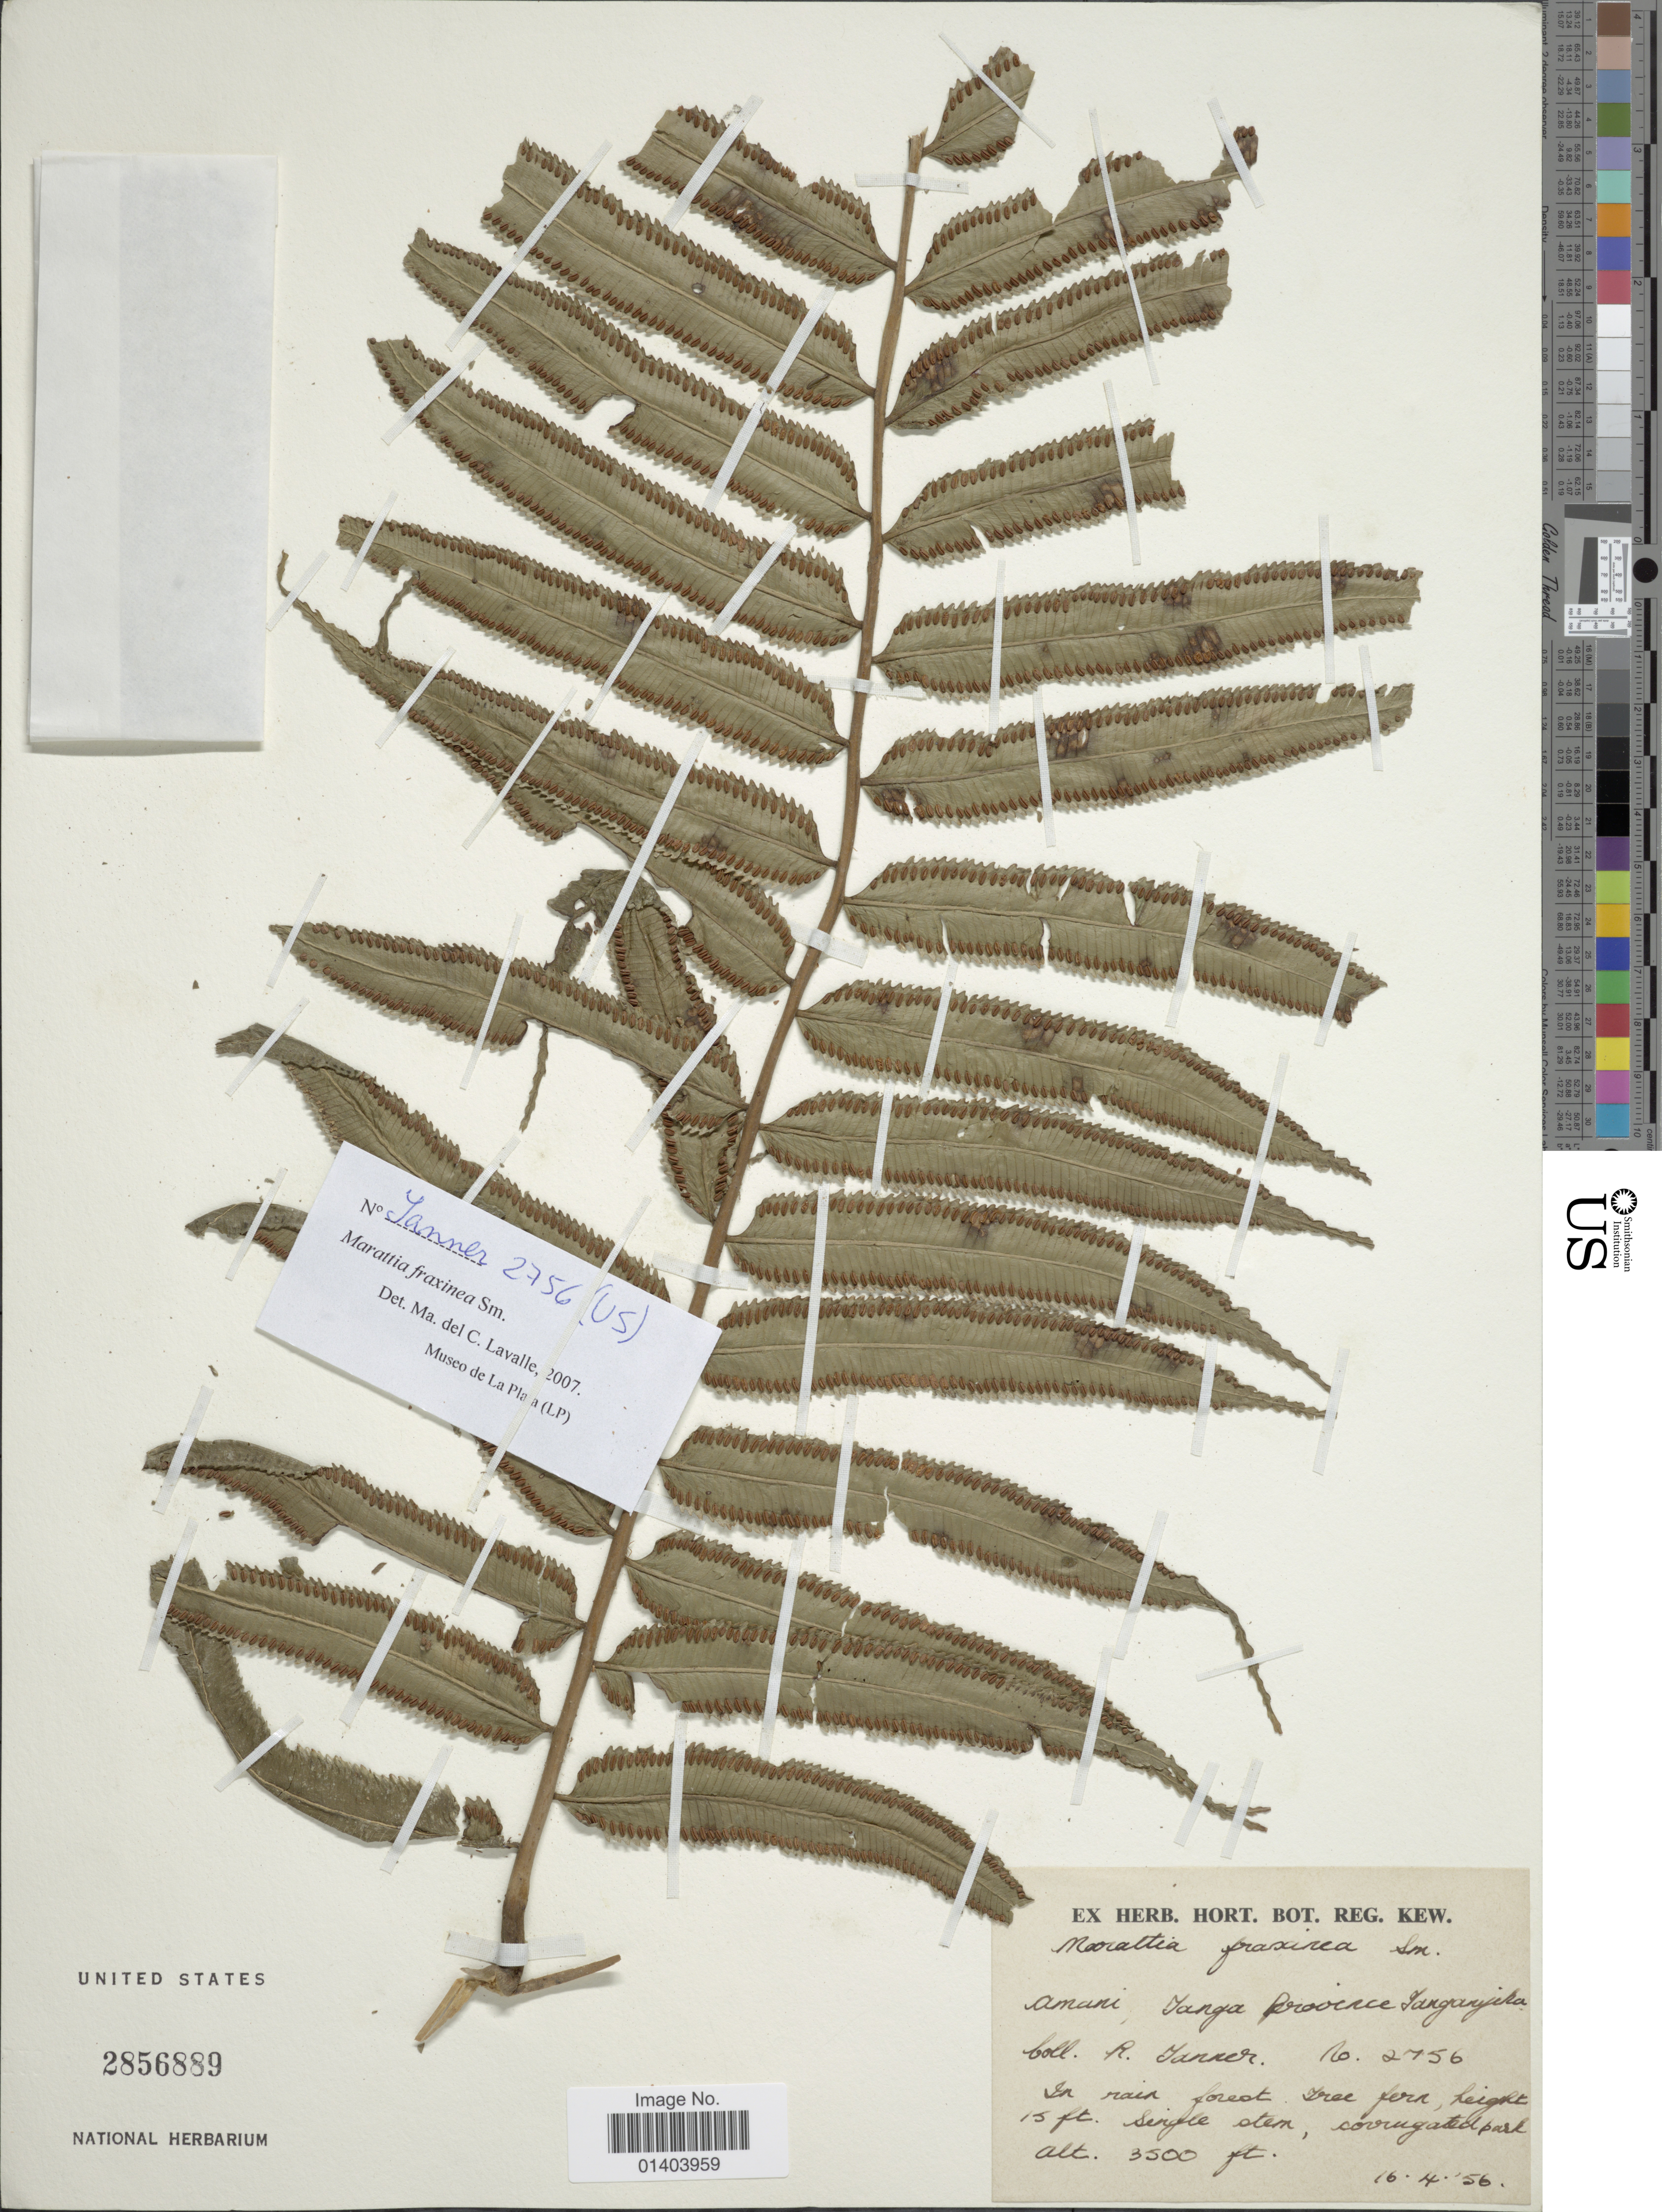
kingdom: Plantae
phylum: Tracheophyta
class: Polypodiopsida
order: Marattiales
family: Marattiaceae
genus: Ptisana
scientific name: Ptisana fraxinea var. fraxinea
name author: (Sm.) Murdock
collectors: R. Janner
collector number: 2756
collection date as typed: Transcribed d/m/y: 16/4/56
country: Tanzania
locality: Amani, Tanga province Tanganyika.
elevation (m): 1067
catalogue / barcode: US 2856889